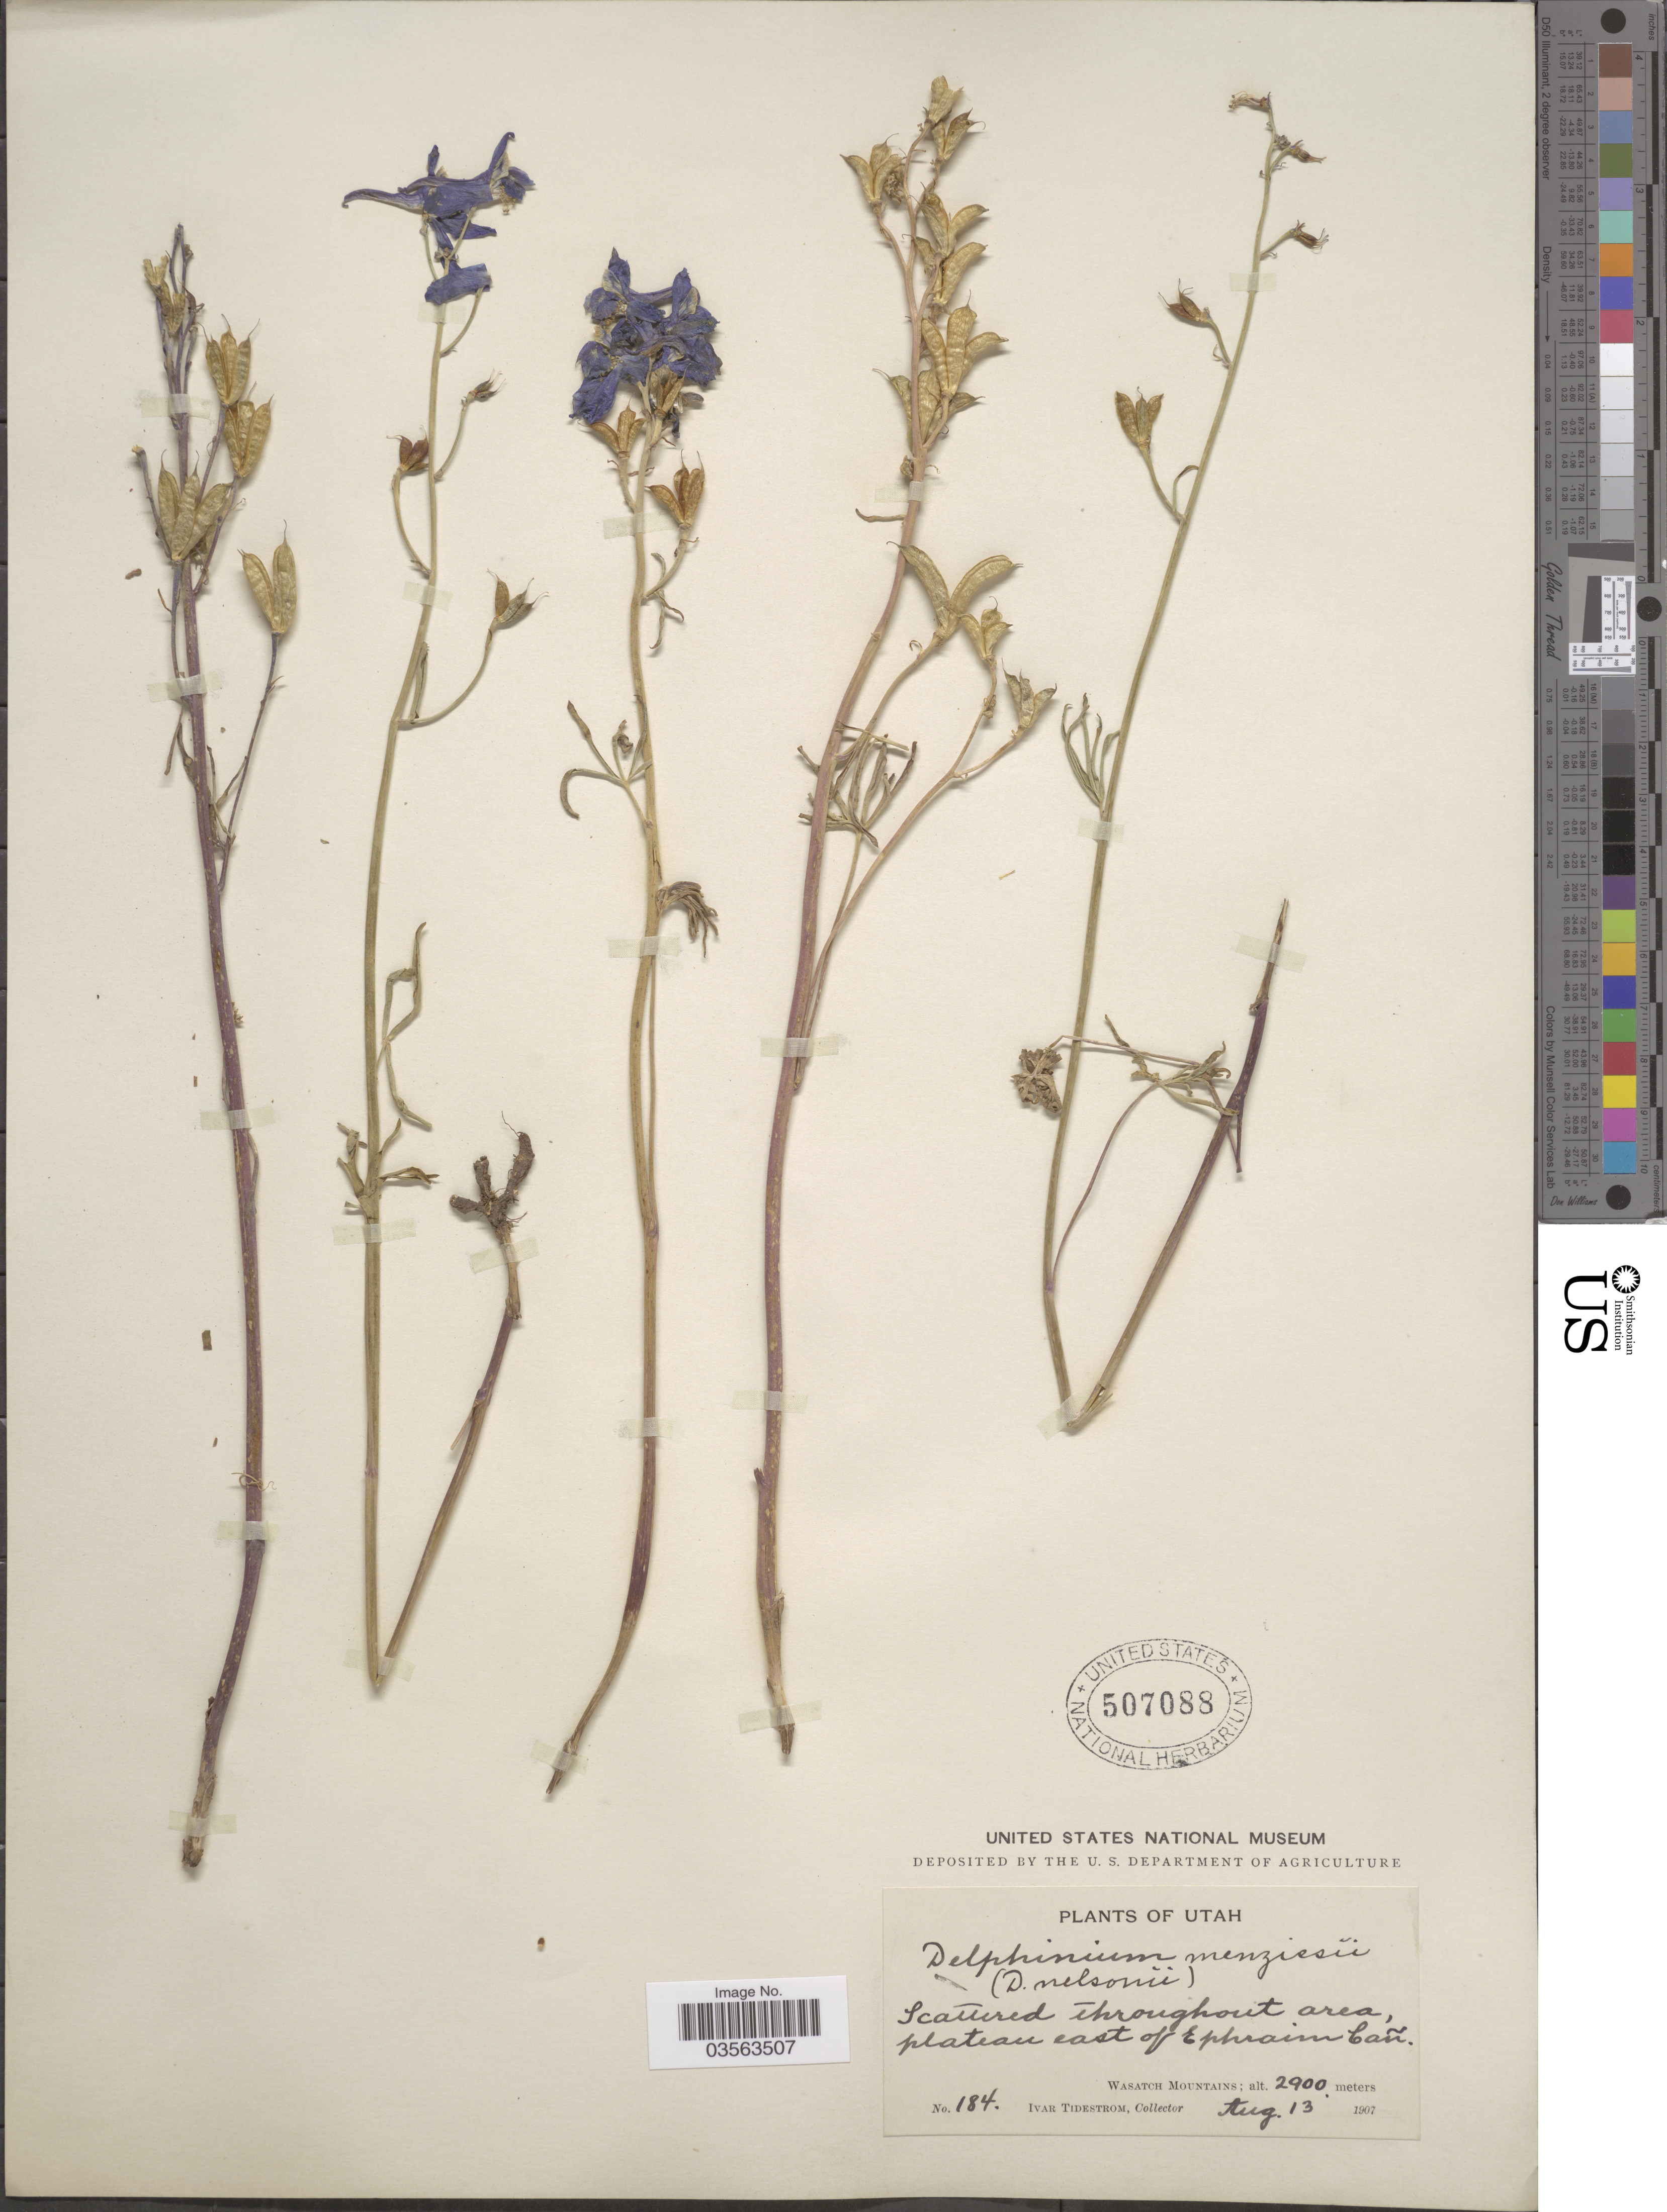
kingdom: Plantae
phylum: Tracheophyta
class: Magnoliopsida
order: Ranunculales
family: Ranunculaceae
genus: Delphinium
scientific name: Delphinium menziesii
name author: DC.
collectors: I. F. Tidestrom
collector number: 184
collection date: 1907-08-13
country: United States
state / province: Utah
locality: Scattered throughout area, plateau east of Ephraim Cañ. Wasatch Mountains.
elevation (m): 2900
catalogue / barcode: US 507088